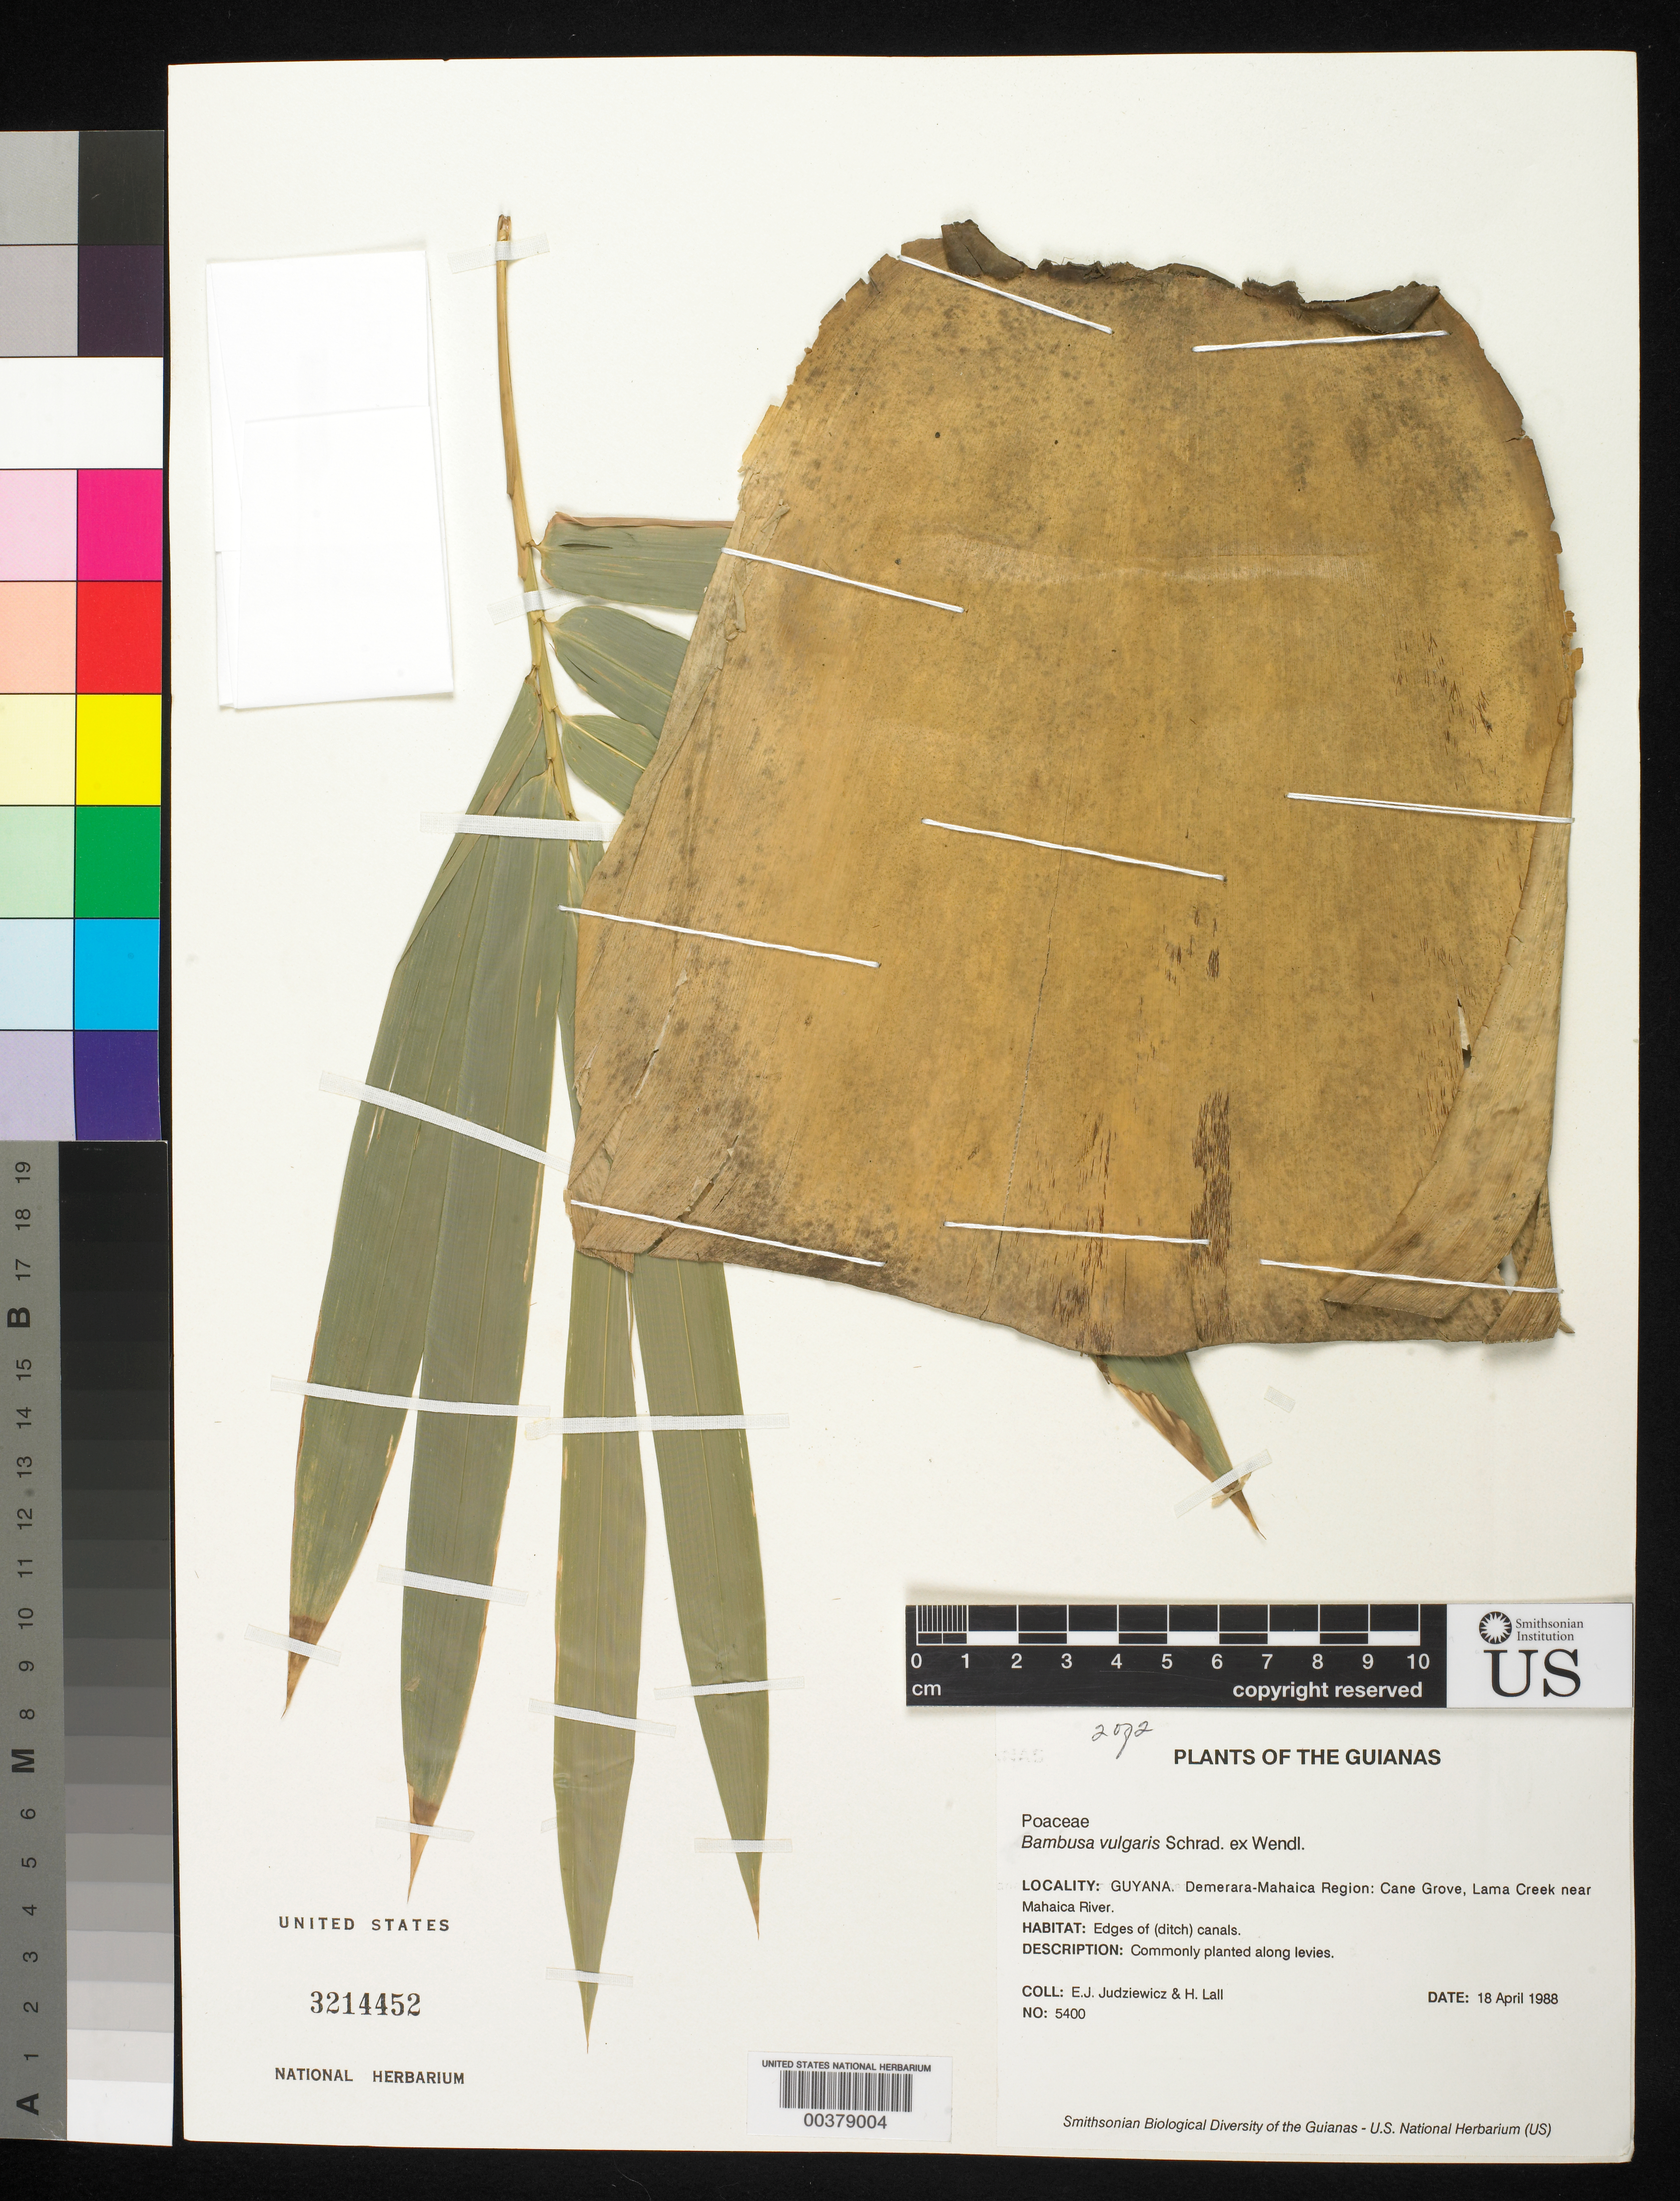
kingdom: Plantae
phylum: Tracheophyta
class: Liliopsida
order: Poales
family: Poaceae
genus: Bambusa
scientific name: Bambusa vulgaris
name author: Schrad. ex J.C. Wendl.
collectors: E. J. Judziewicz & H. Lall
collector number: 5400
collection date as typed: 18 Apr 1988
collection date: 1988-04-18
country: Guyana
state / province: Demerara-Mahaica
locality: Cane grove, Lama creek near Mahaica River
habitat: Edges of (ditch) canals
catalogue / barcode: US 3214452